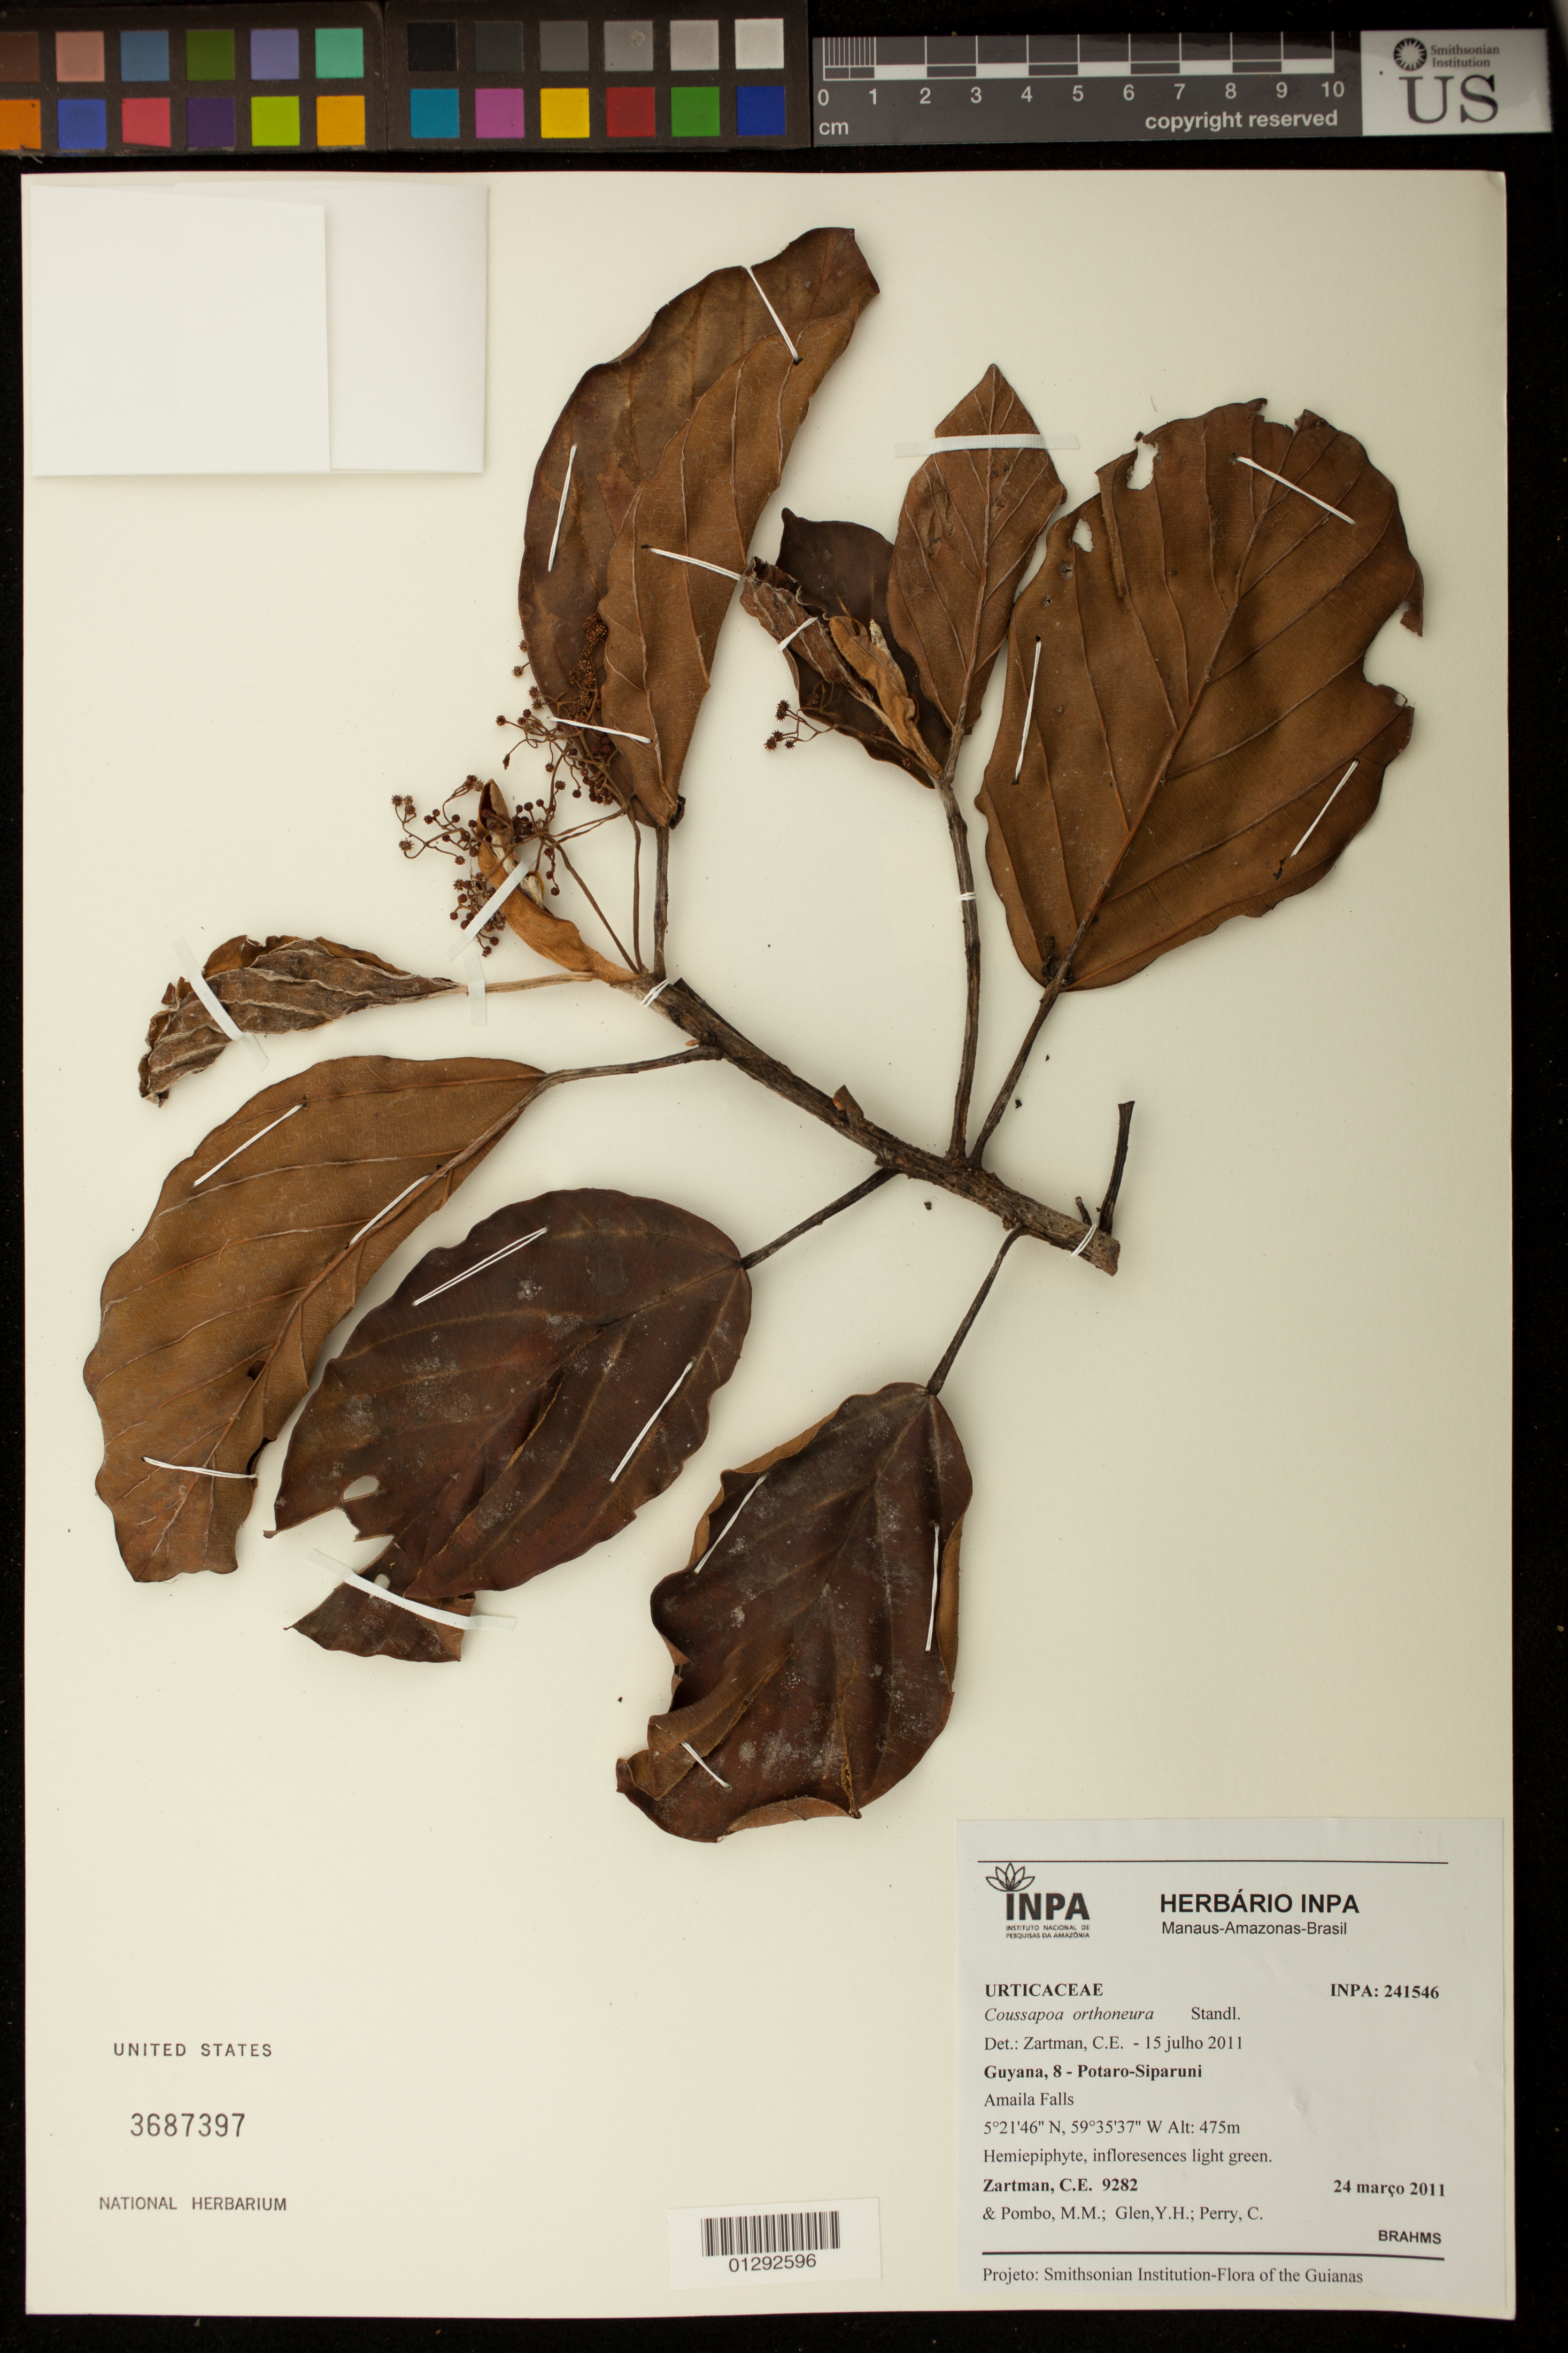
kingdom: Plantae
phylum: Tracheophyta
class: Magnoliopsida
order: Rosales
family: Urticaceae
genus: Coussapoa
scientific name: Coussapoa orthoneura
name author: Standl.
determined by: Zartman, C. E., (UNITED STATES)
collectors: C. Zartman, M. Pombo, Y. Glen & C. Perry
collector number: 9282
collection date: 2011-03-24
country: Guyana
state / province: Potaro-Siparuni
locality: Amaila Falls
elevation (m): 475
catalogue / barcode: US 3687397